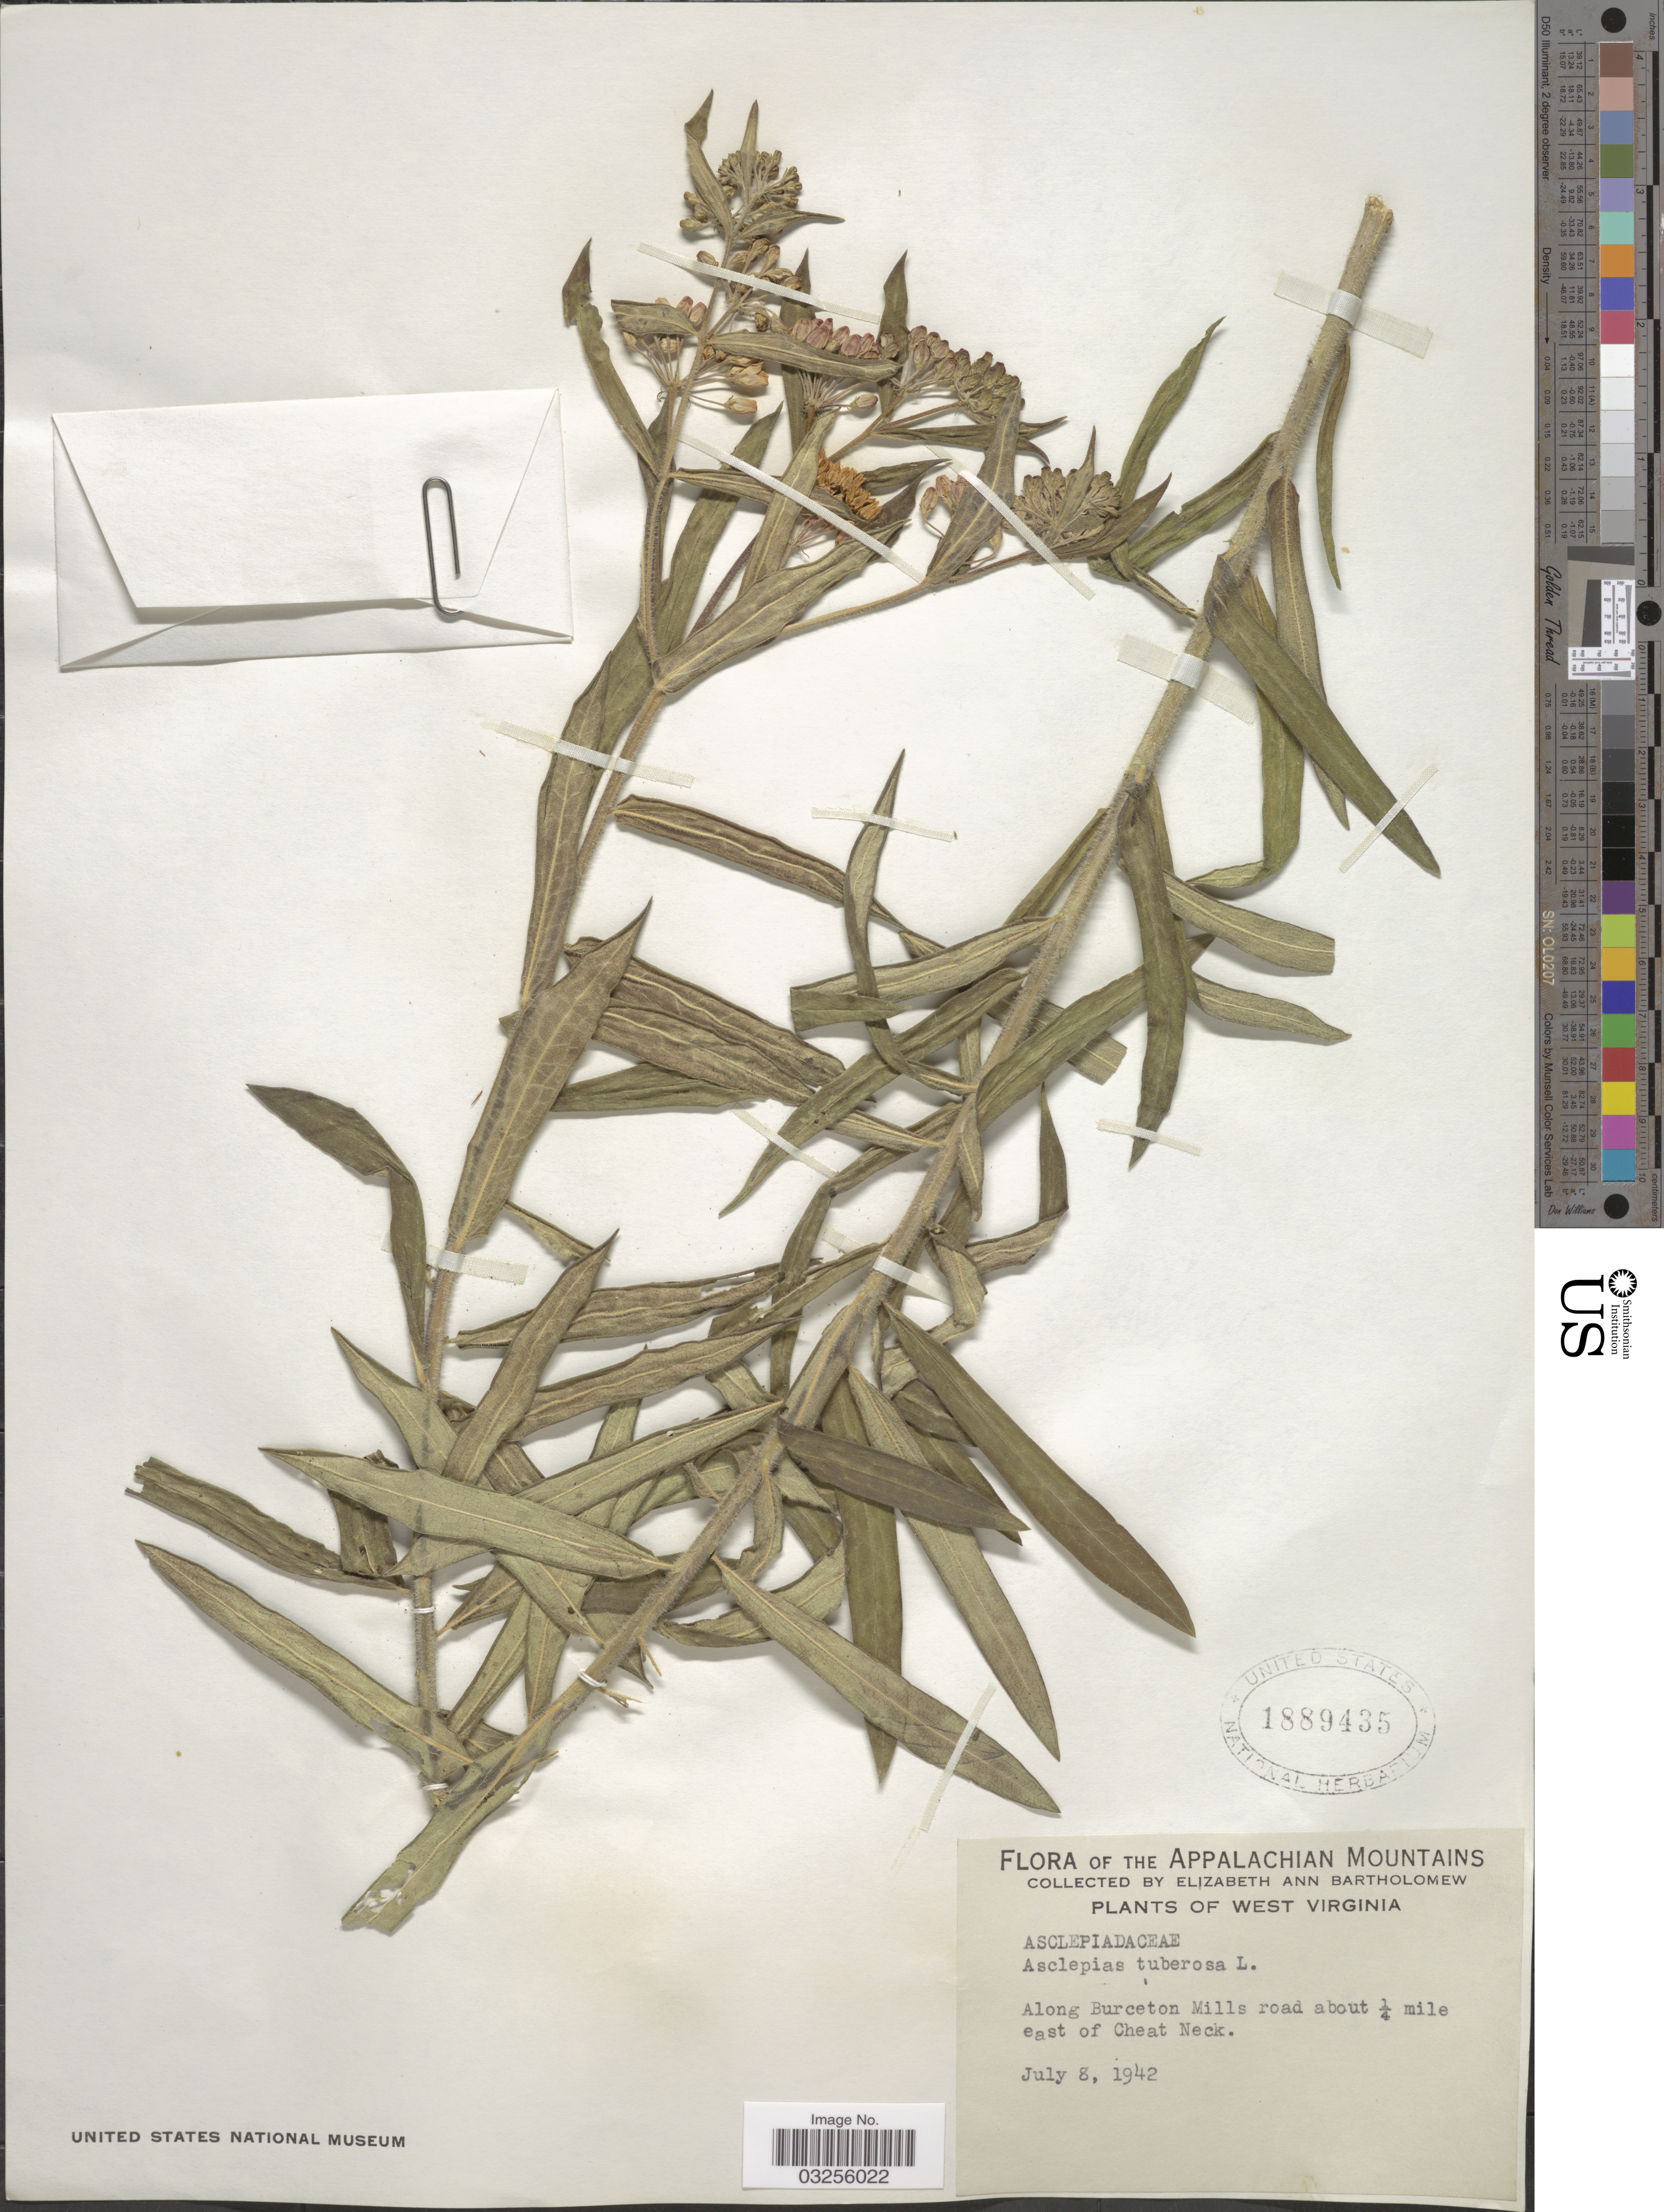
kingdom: Plantae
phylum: Tracheophyta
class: Magnoliopsida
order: Gentianales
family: Apocynaceae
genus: Asclepias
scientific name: Asclepias tuberosa subsp. tuberosa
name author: L.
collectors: E. Bartholomew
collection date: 1942-07-08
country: United States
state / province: West Virginia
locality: The Appalachian Mountains. Along Burceton Mills road about ¼ mile east of Cheat Neck.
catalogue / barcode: US 1889435